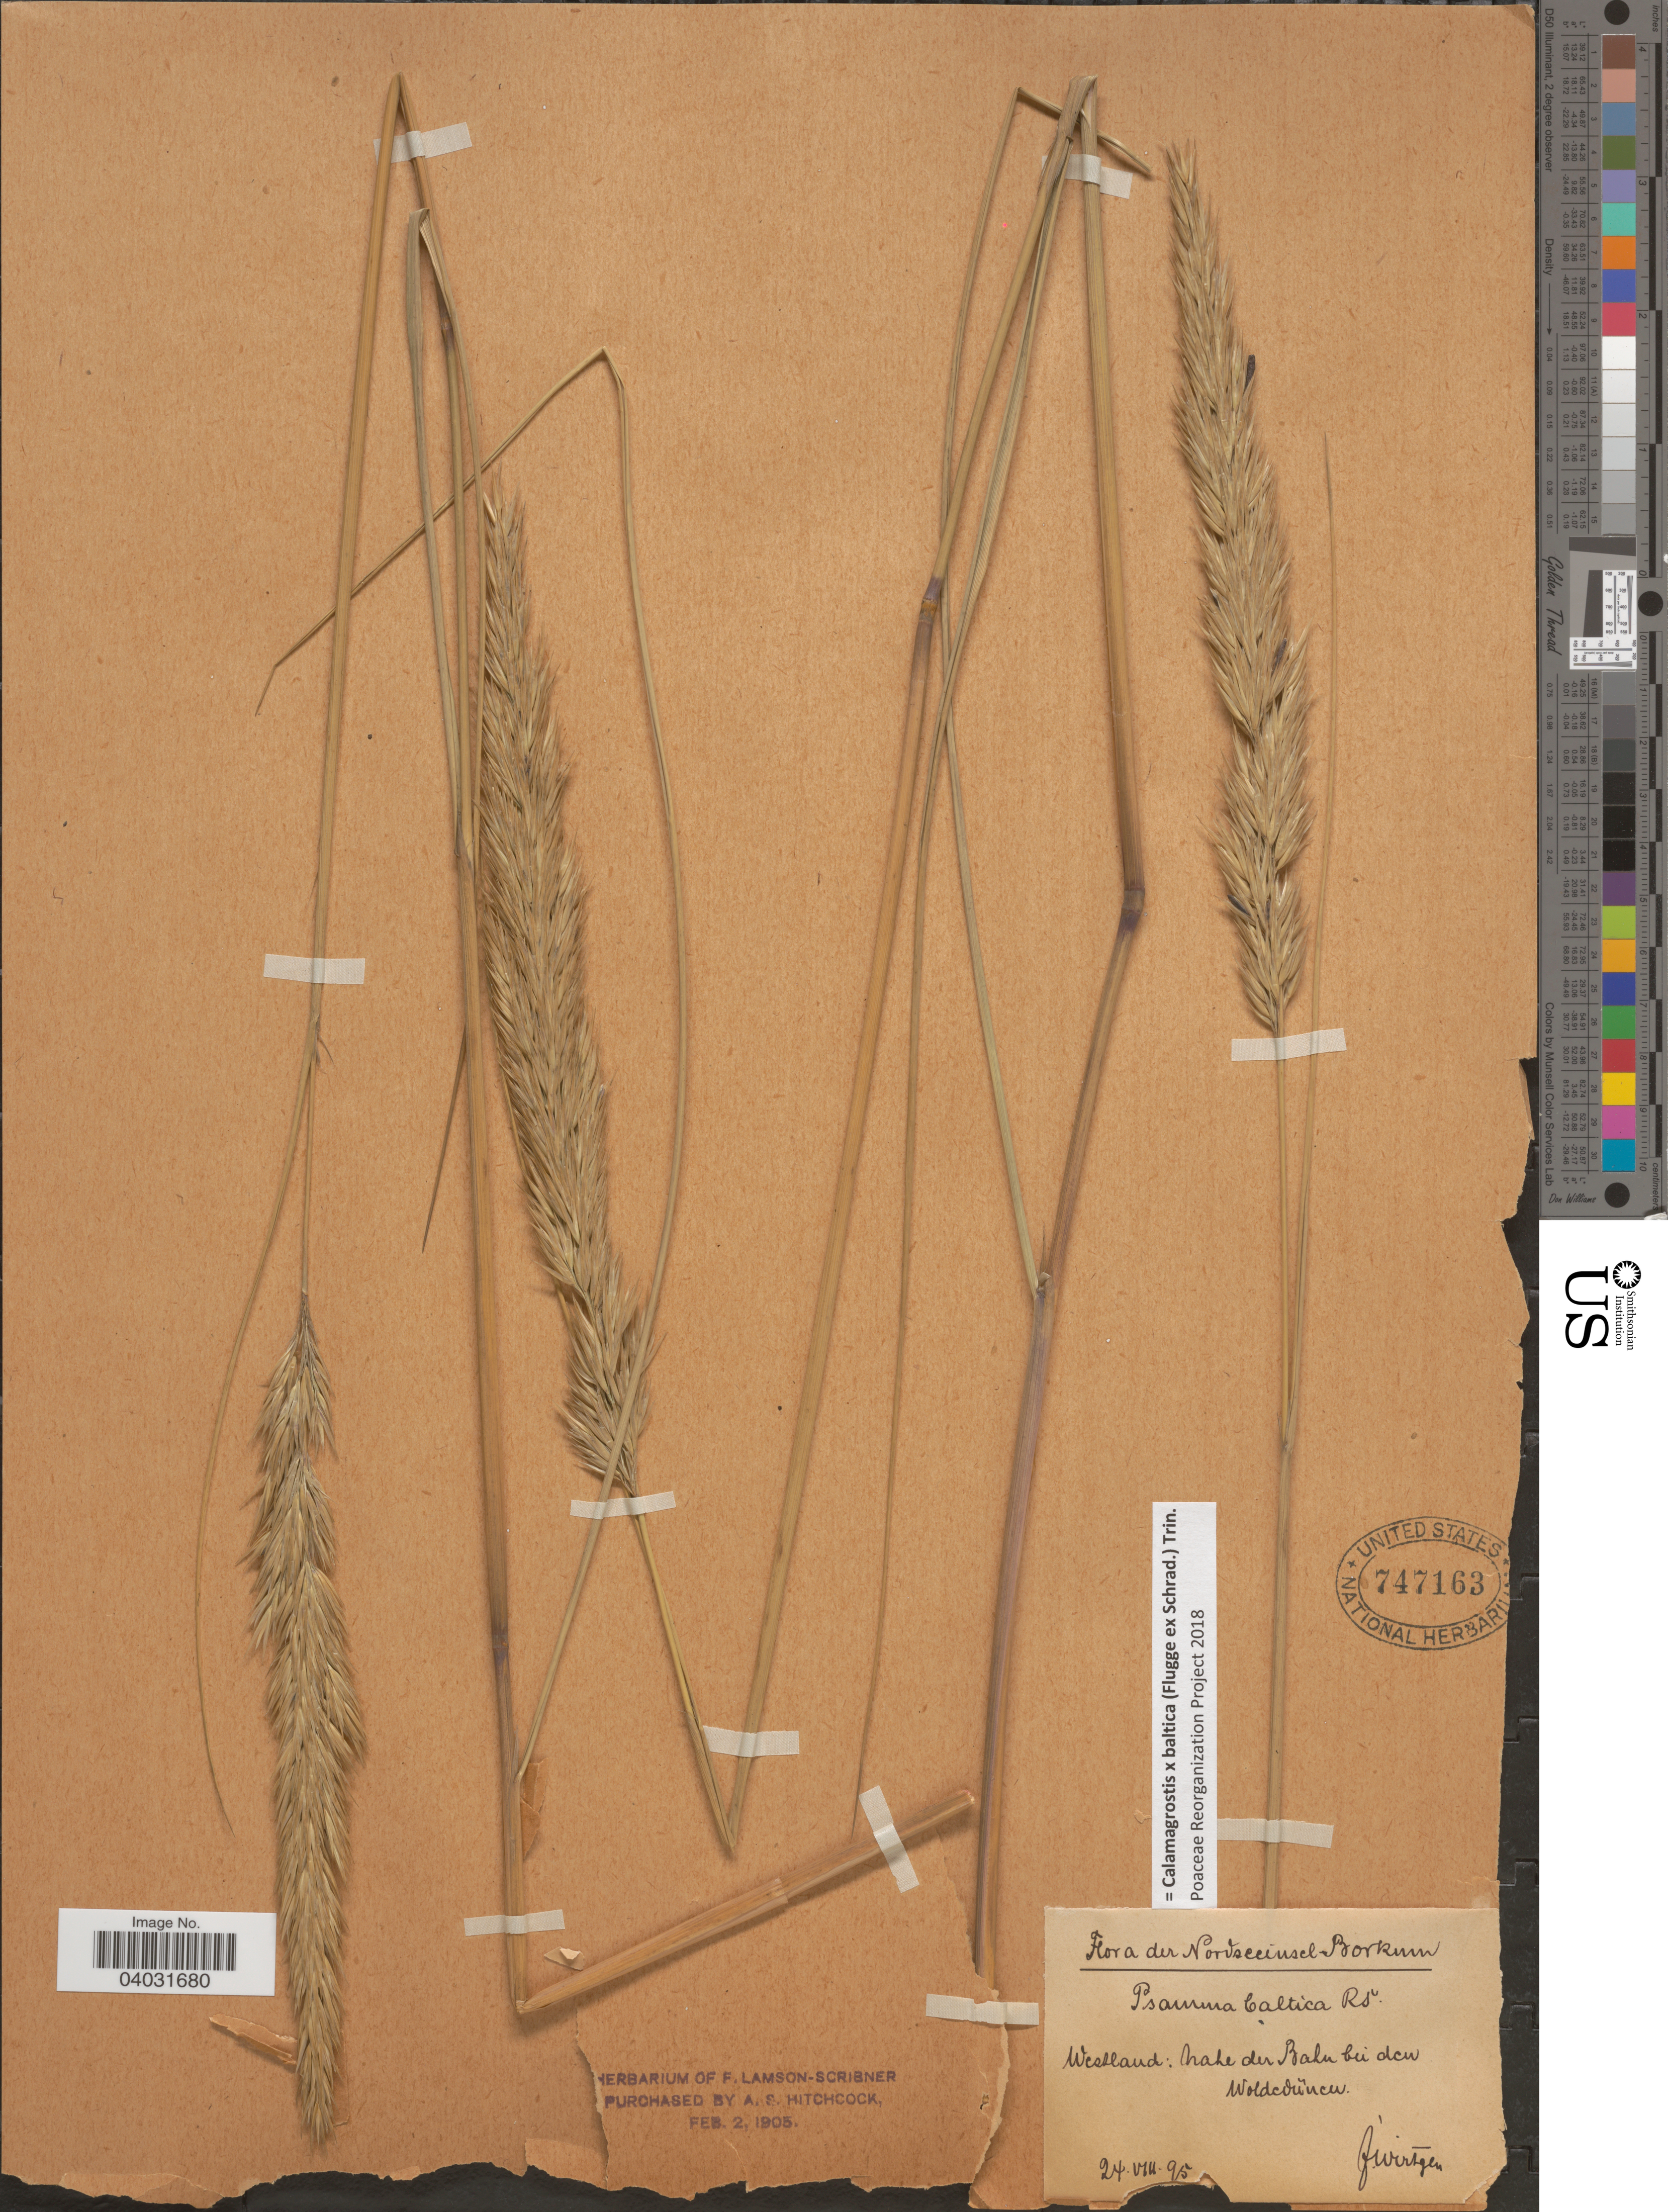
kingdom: Plantae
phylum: Tracheophyta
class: Liliopsida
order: Poales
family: Poaceae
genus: Calamagrostis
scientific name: Calamagrostis x baltica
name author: (Flüggé ex Schrad.) Trin.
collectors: F. Wirtgen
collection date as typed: Transcribed d/m/y: 24/8/95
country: Germany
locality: Nordseeinsel-Borkum. Westland: Nahe der Bahn bei den Woldedünen.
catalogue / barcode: US 747163